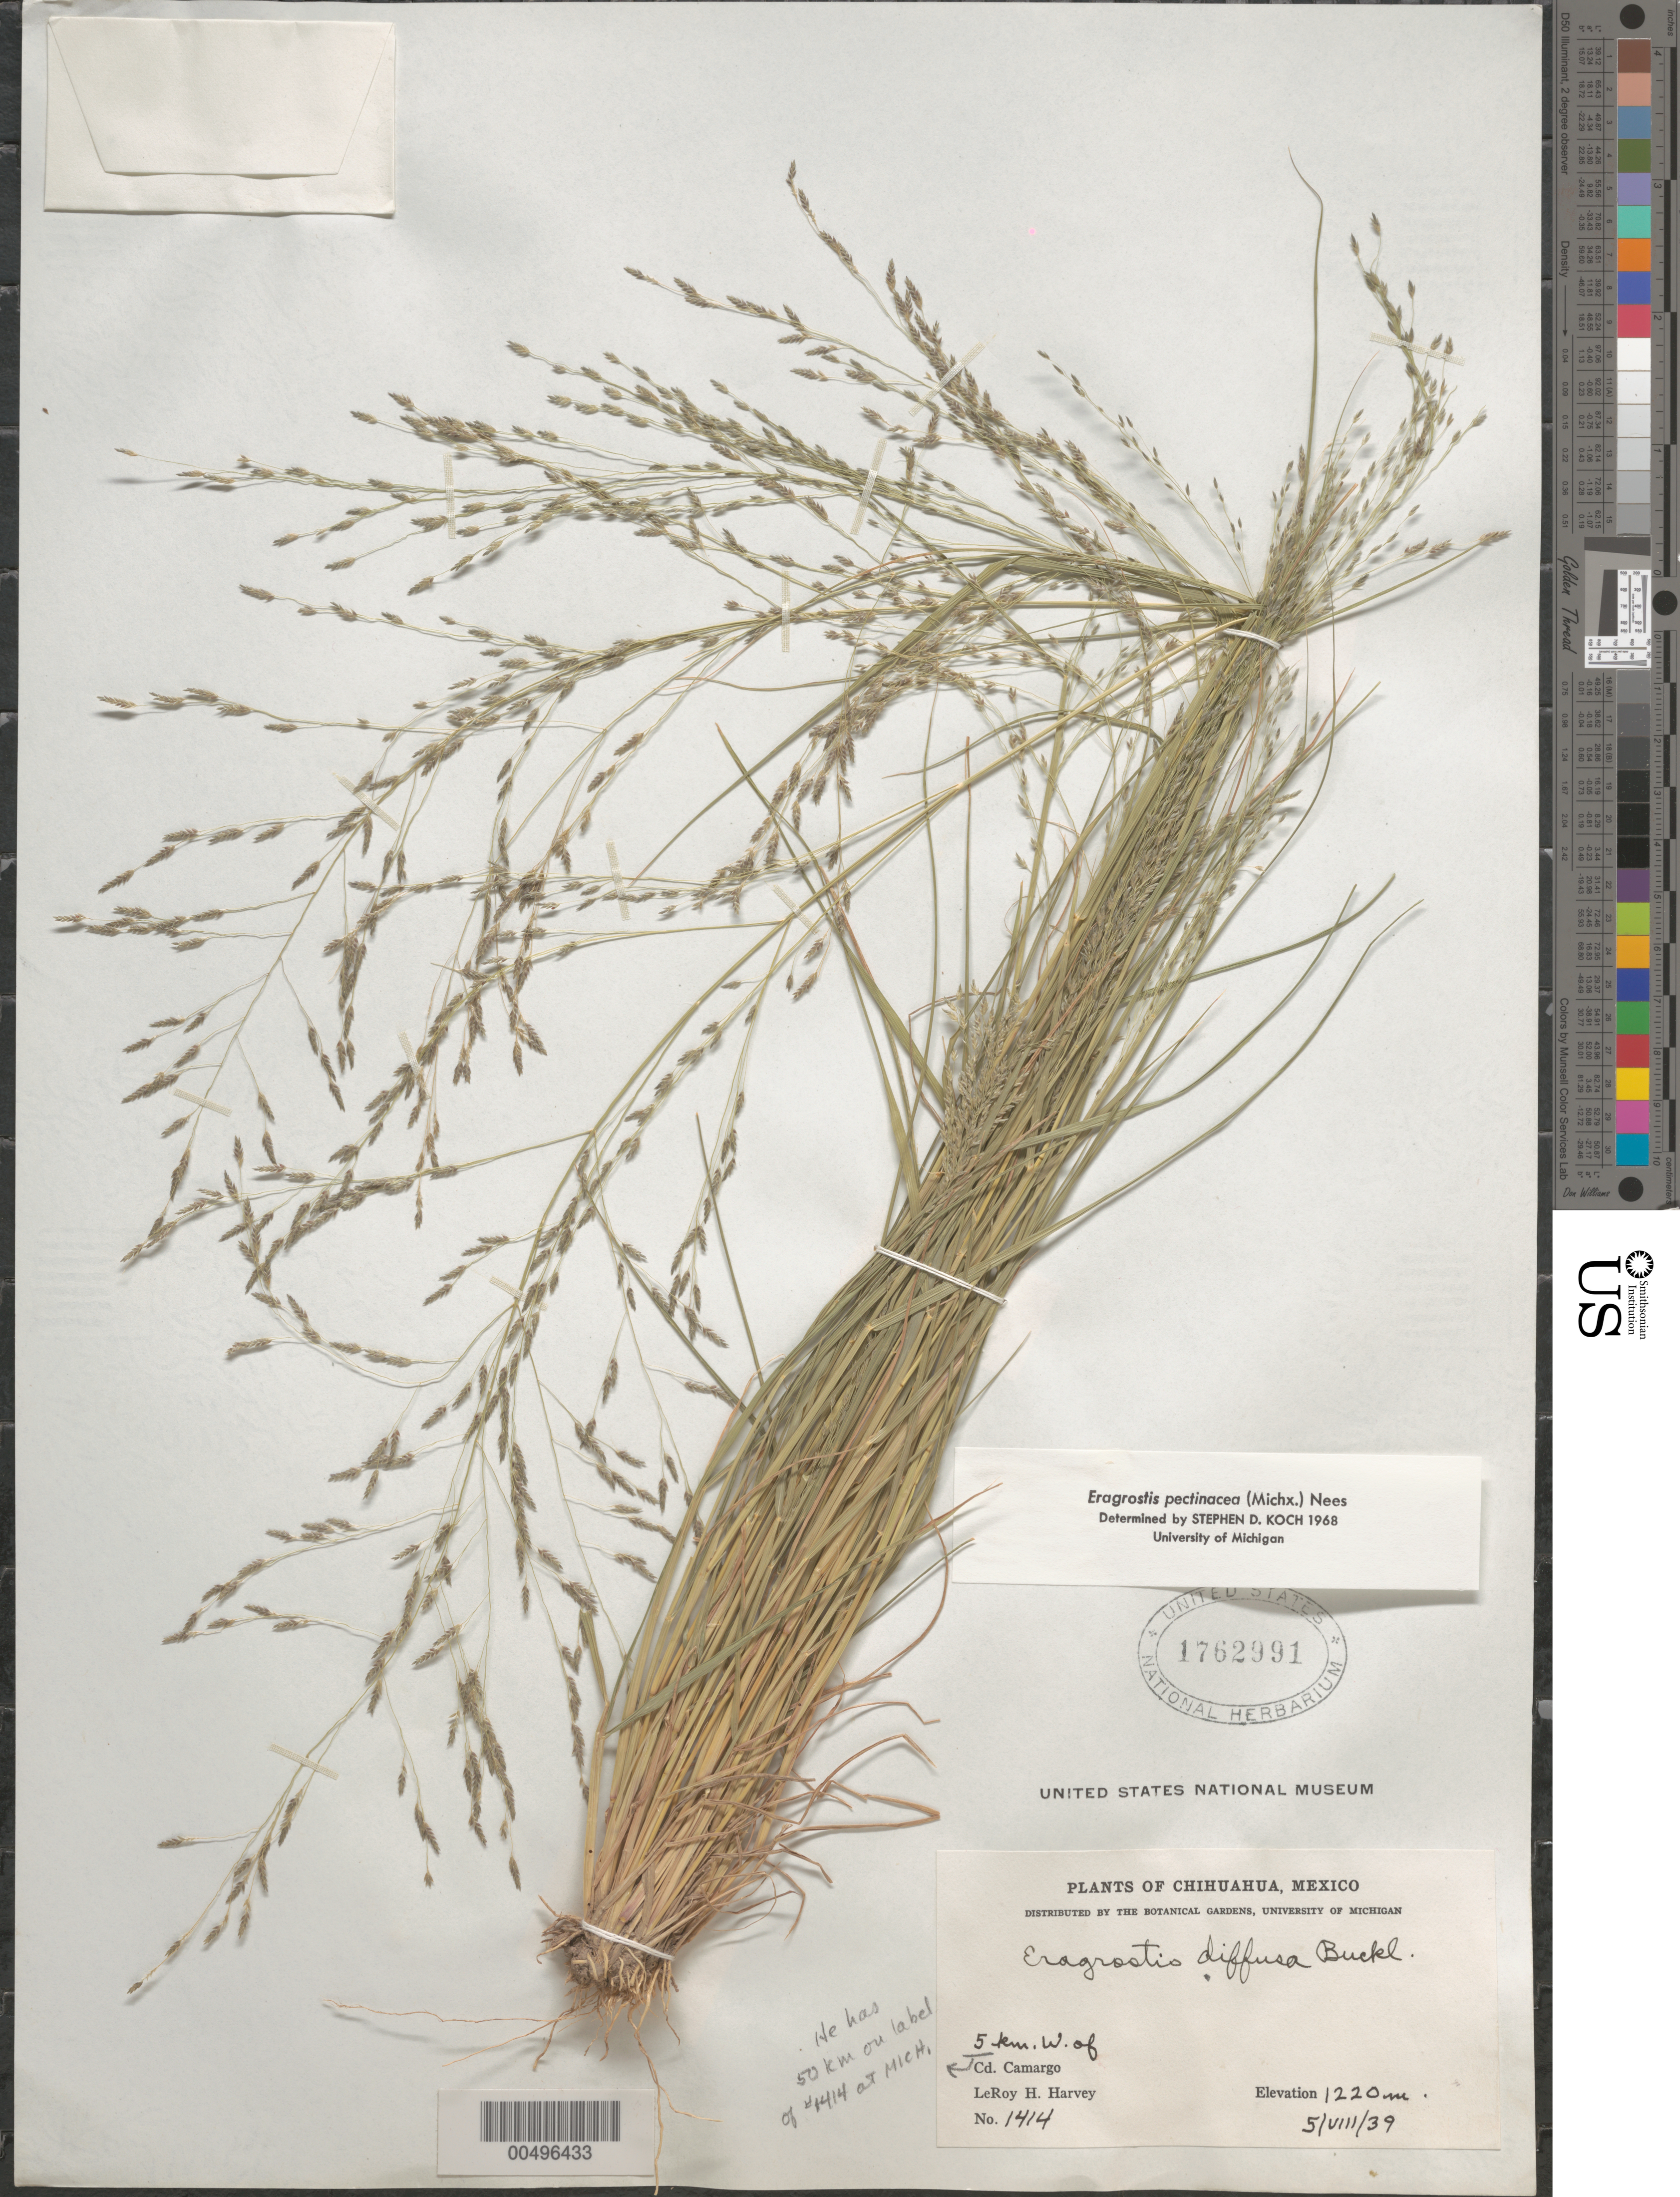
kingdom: Plantae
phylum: Tracheophyta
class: Liliopsida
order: Poales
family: Poaceae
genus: Eragrostis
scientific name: Eragrostis pectinacea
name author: (Michx.) Nees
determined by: Koch, S. D.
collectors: L. H. Harvey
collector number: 1414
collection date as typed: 5 Aug 1939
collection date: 1939-08-05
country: Mexico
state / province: Chihuahua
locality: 5 (or 50) km W of Cd. Camargo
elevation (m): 1220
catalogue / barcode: US 1762991